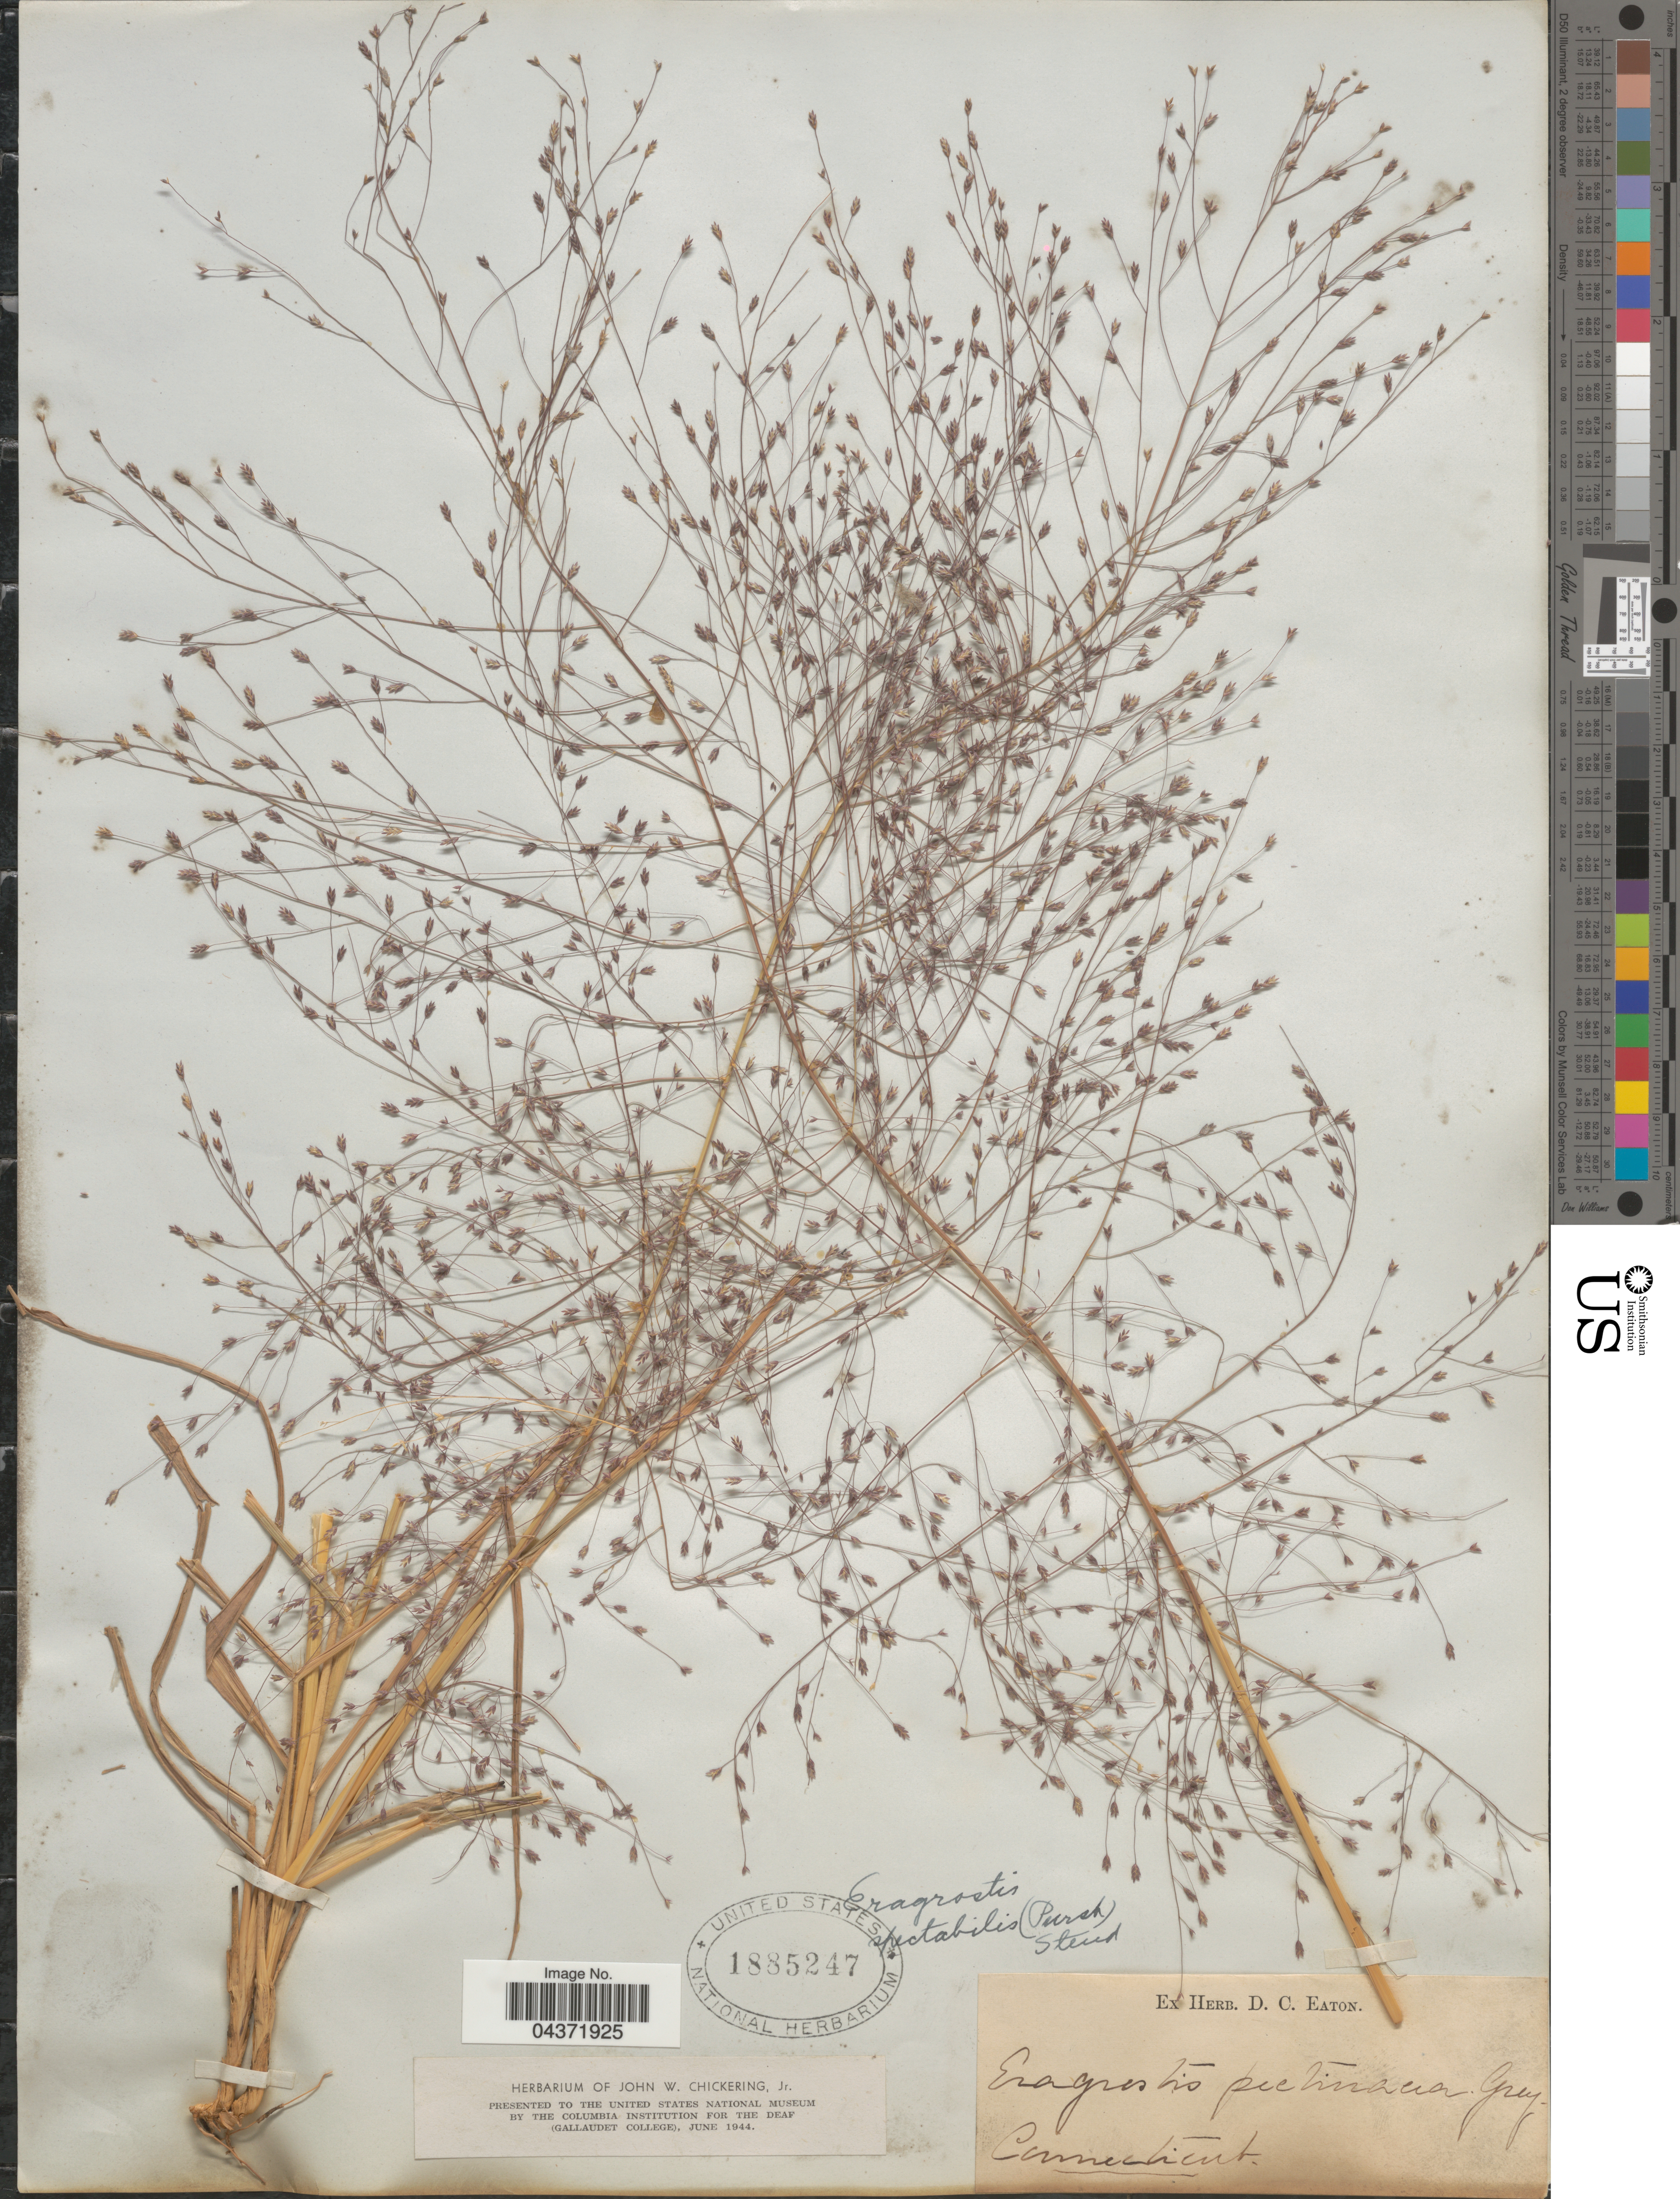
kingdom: Plantae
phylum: Tracheophyta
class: Liliopsida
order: Poales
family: Poaceae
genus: Eragrostis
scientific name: Eragrostis spectabilis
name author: (Pursh) Steud.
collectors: ex herb. D. C. Eaton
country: United States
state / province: Connecticut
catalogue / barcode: US 1885247